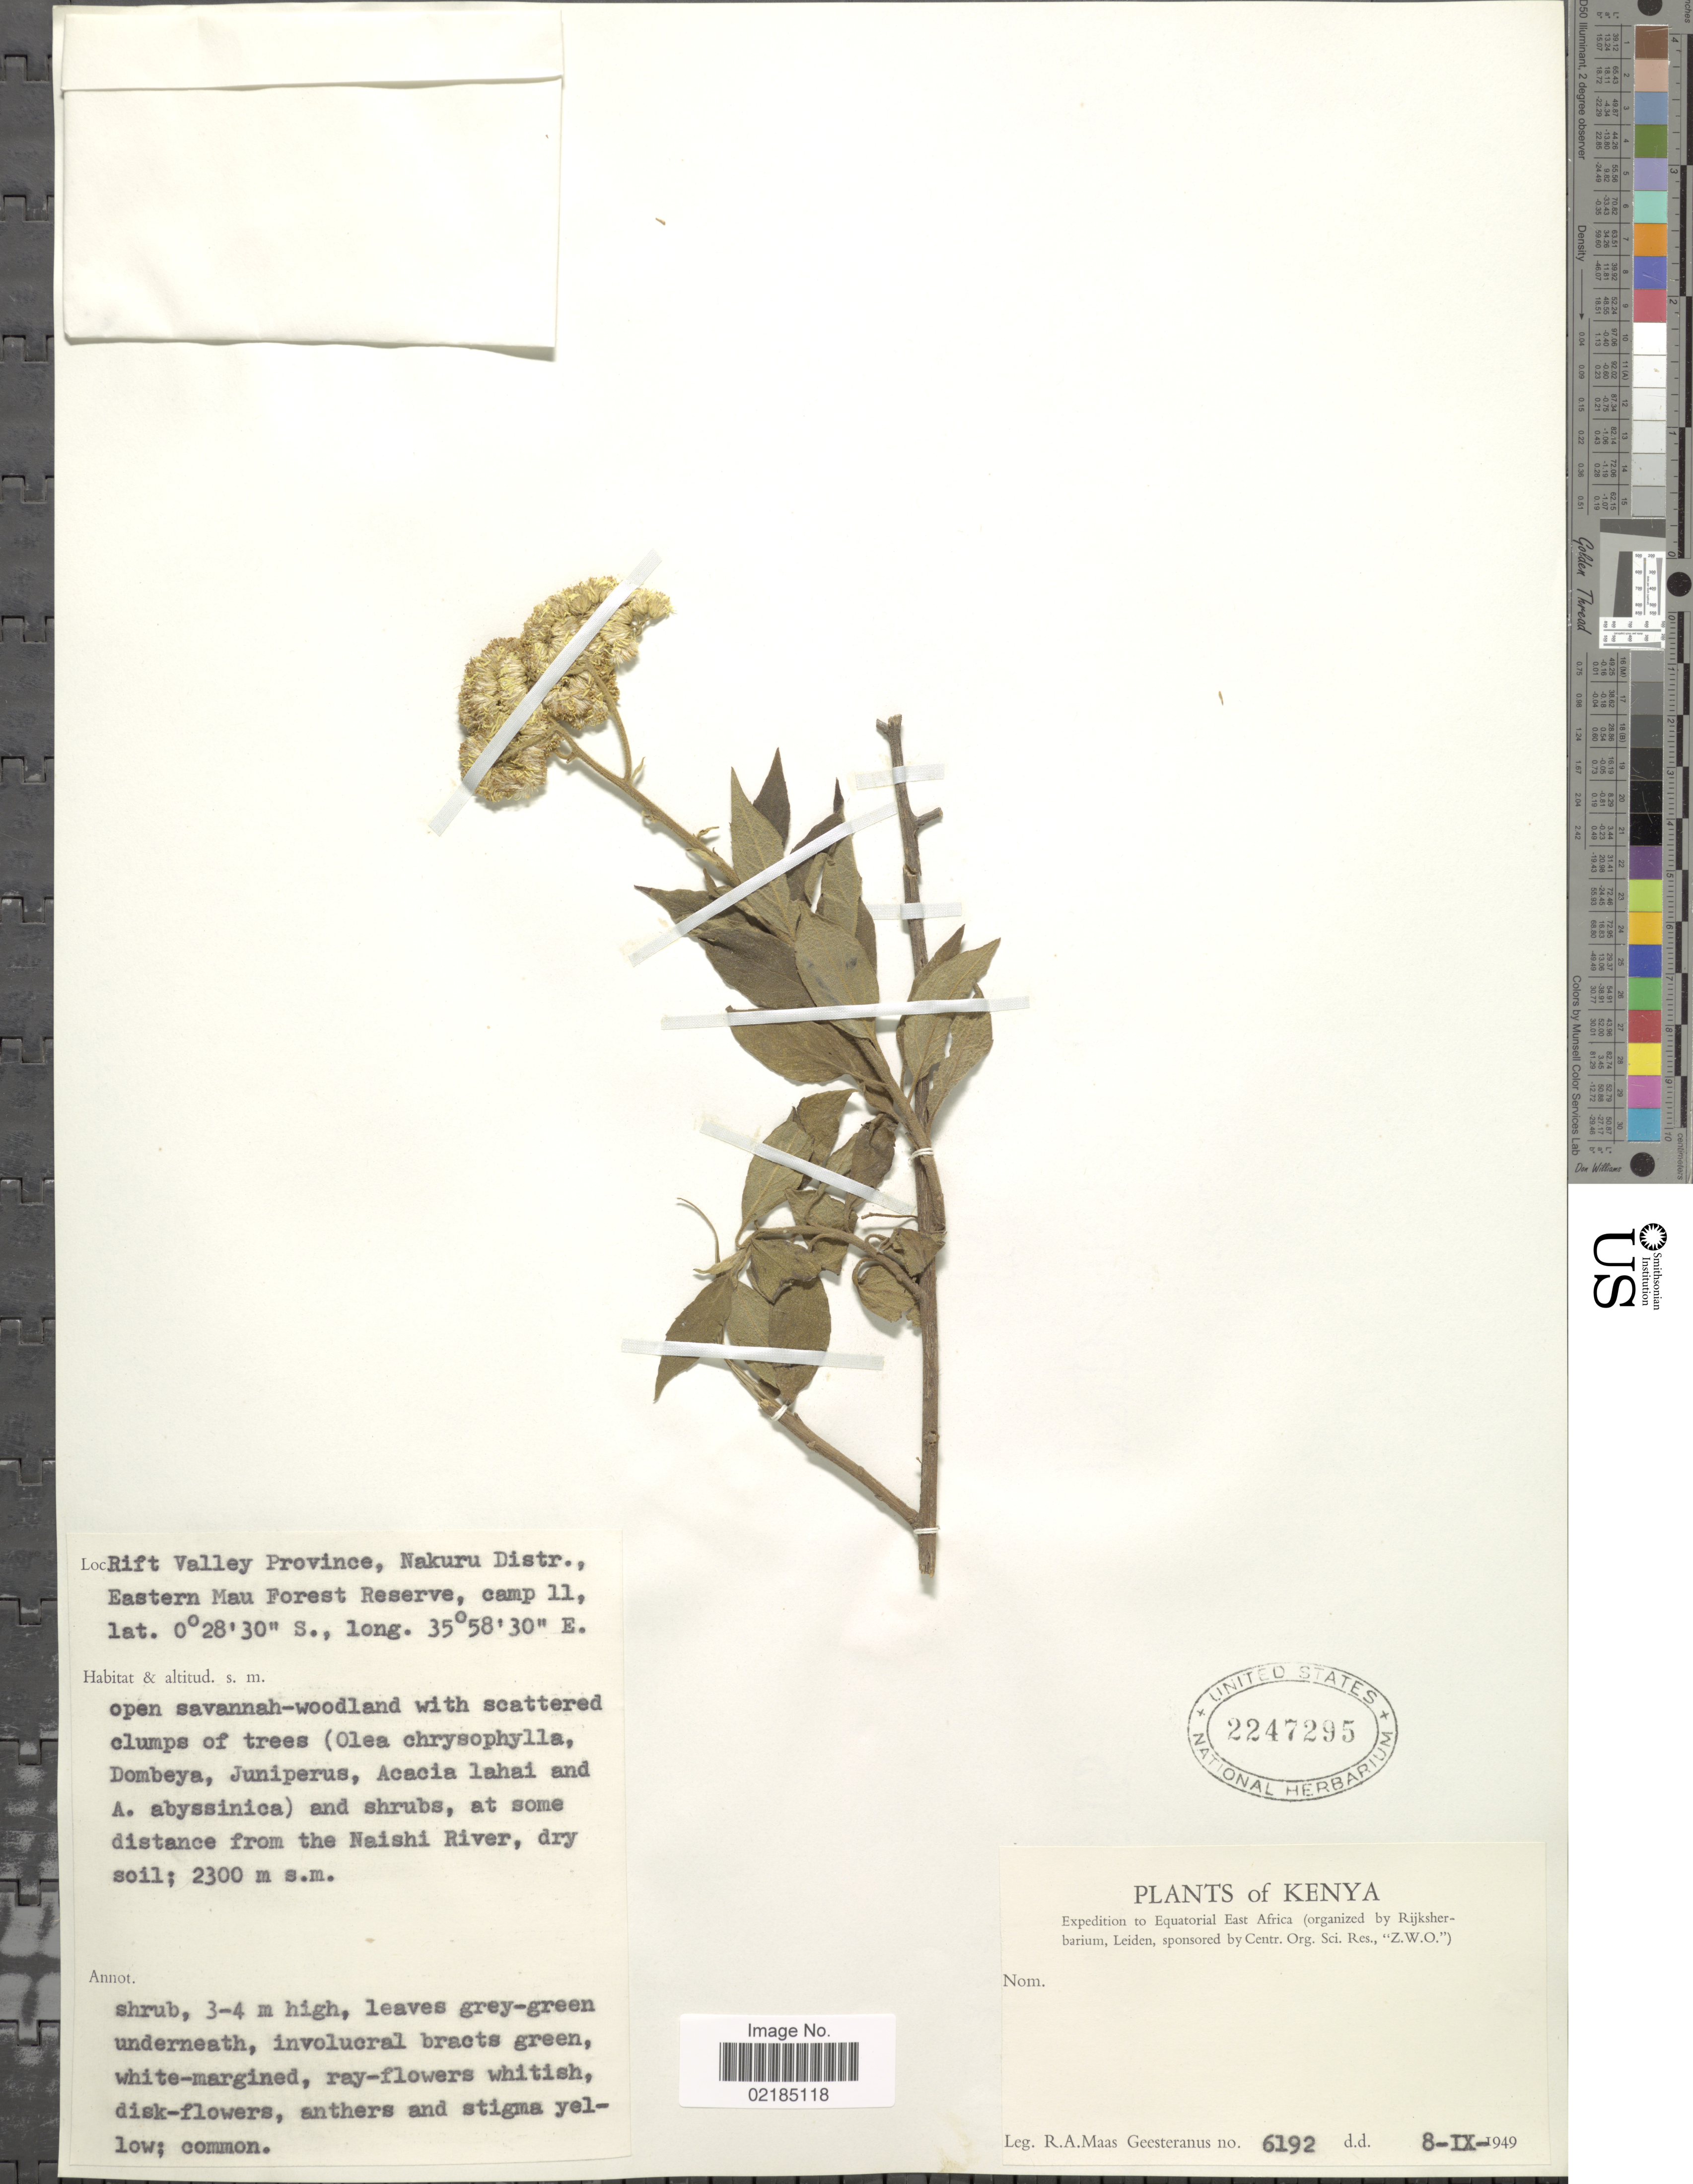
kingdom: Plantae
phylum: Tracheophyta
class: Magnoliopsida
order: Asterales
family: Asteraceae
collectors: R. A. Maas Geesteranus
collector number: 6192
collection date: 1949-09-08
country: Kenya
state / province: Nakuru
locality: Rift Valley Province, Nakuru Distr., Eastern Mau Forest Reserve, camp 11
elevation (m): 2300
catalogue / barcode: US 2247295